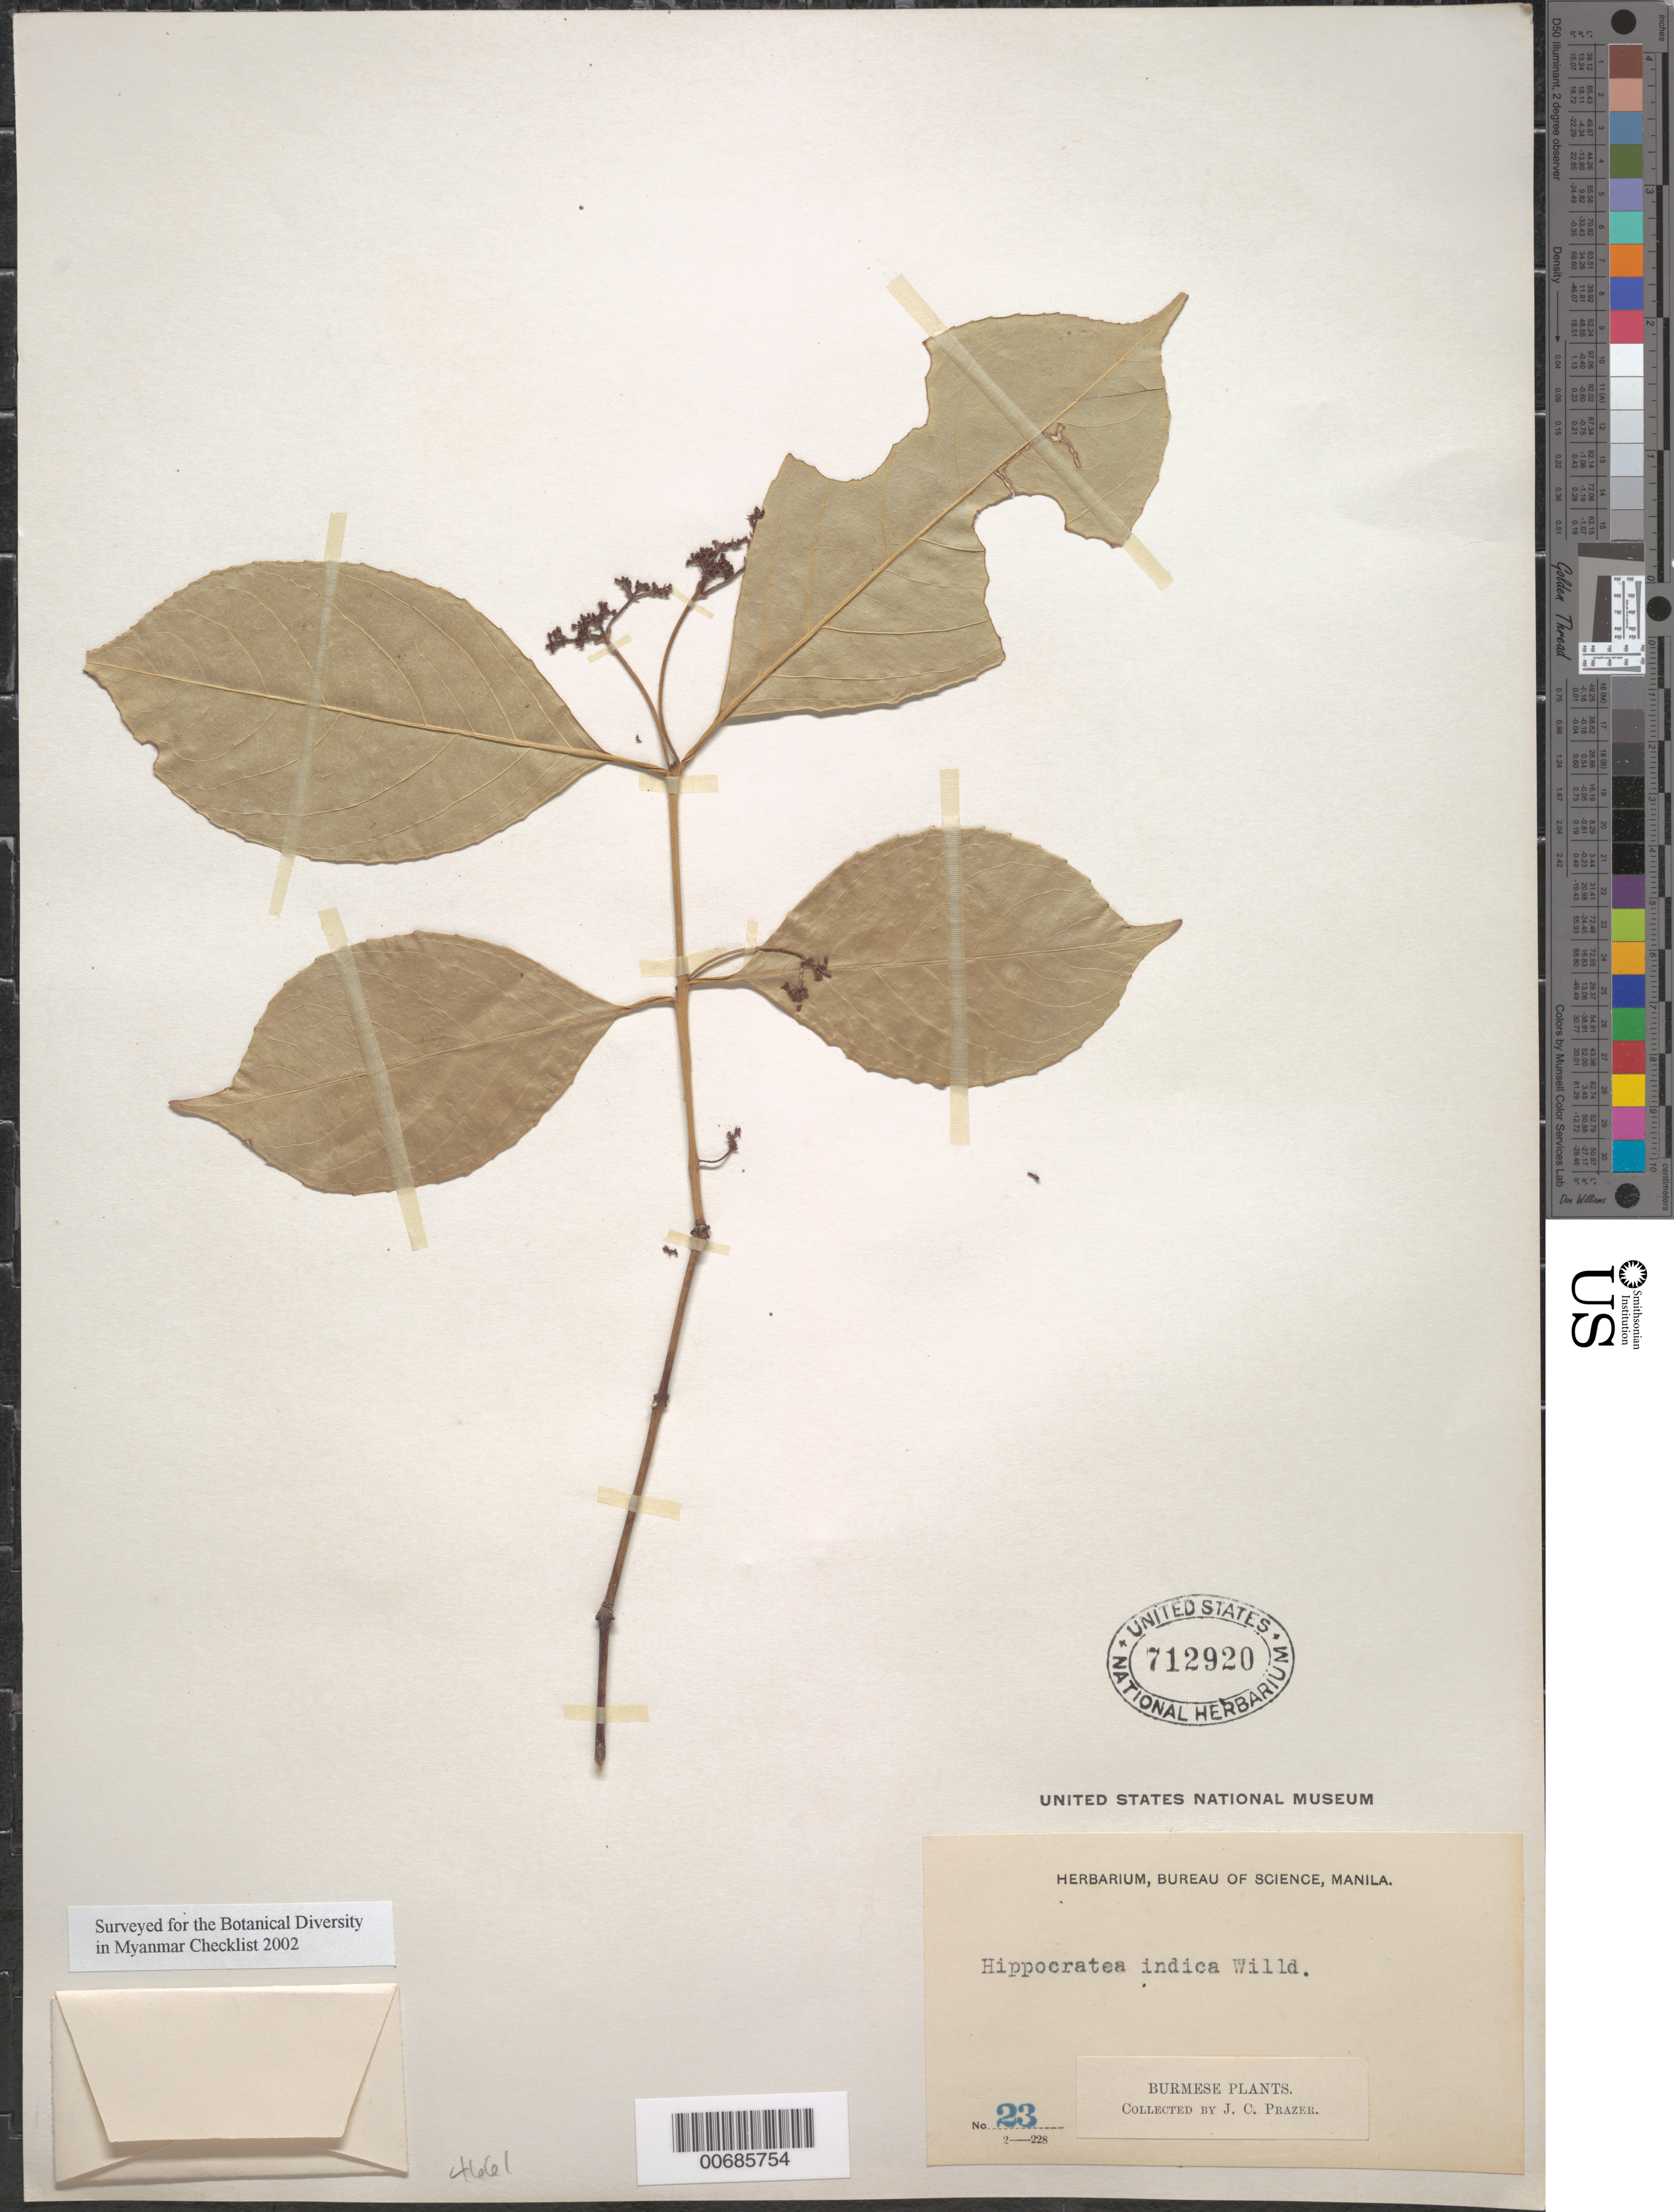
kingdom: Plantae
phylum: Tracheophyta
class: Magnoliopsida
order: Celastrales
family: Celastraceae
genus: Hippocratea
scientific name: Hippocratea indica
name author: Willd.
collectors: J. Prazer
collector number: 23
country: Myanmar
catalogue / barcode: US 712920